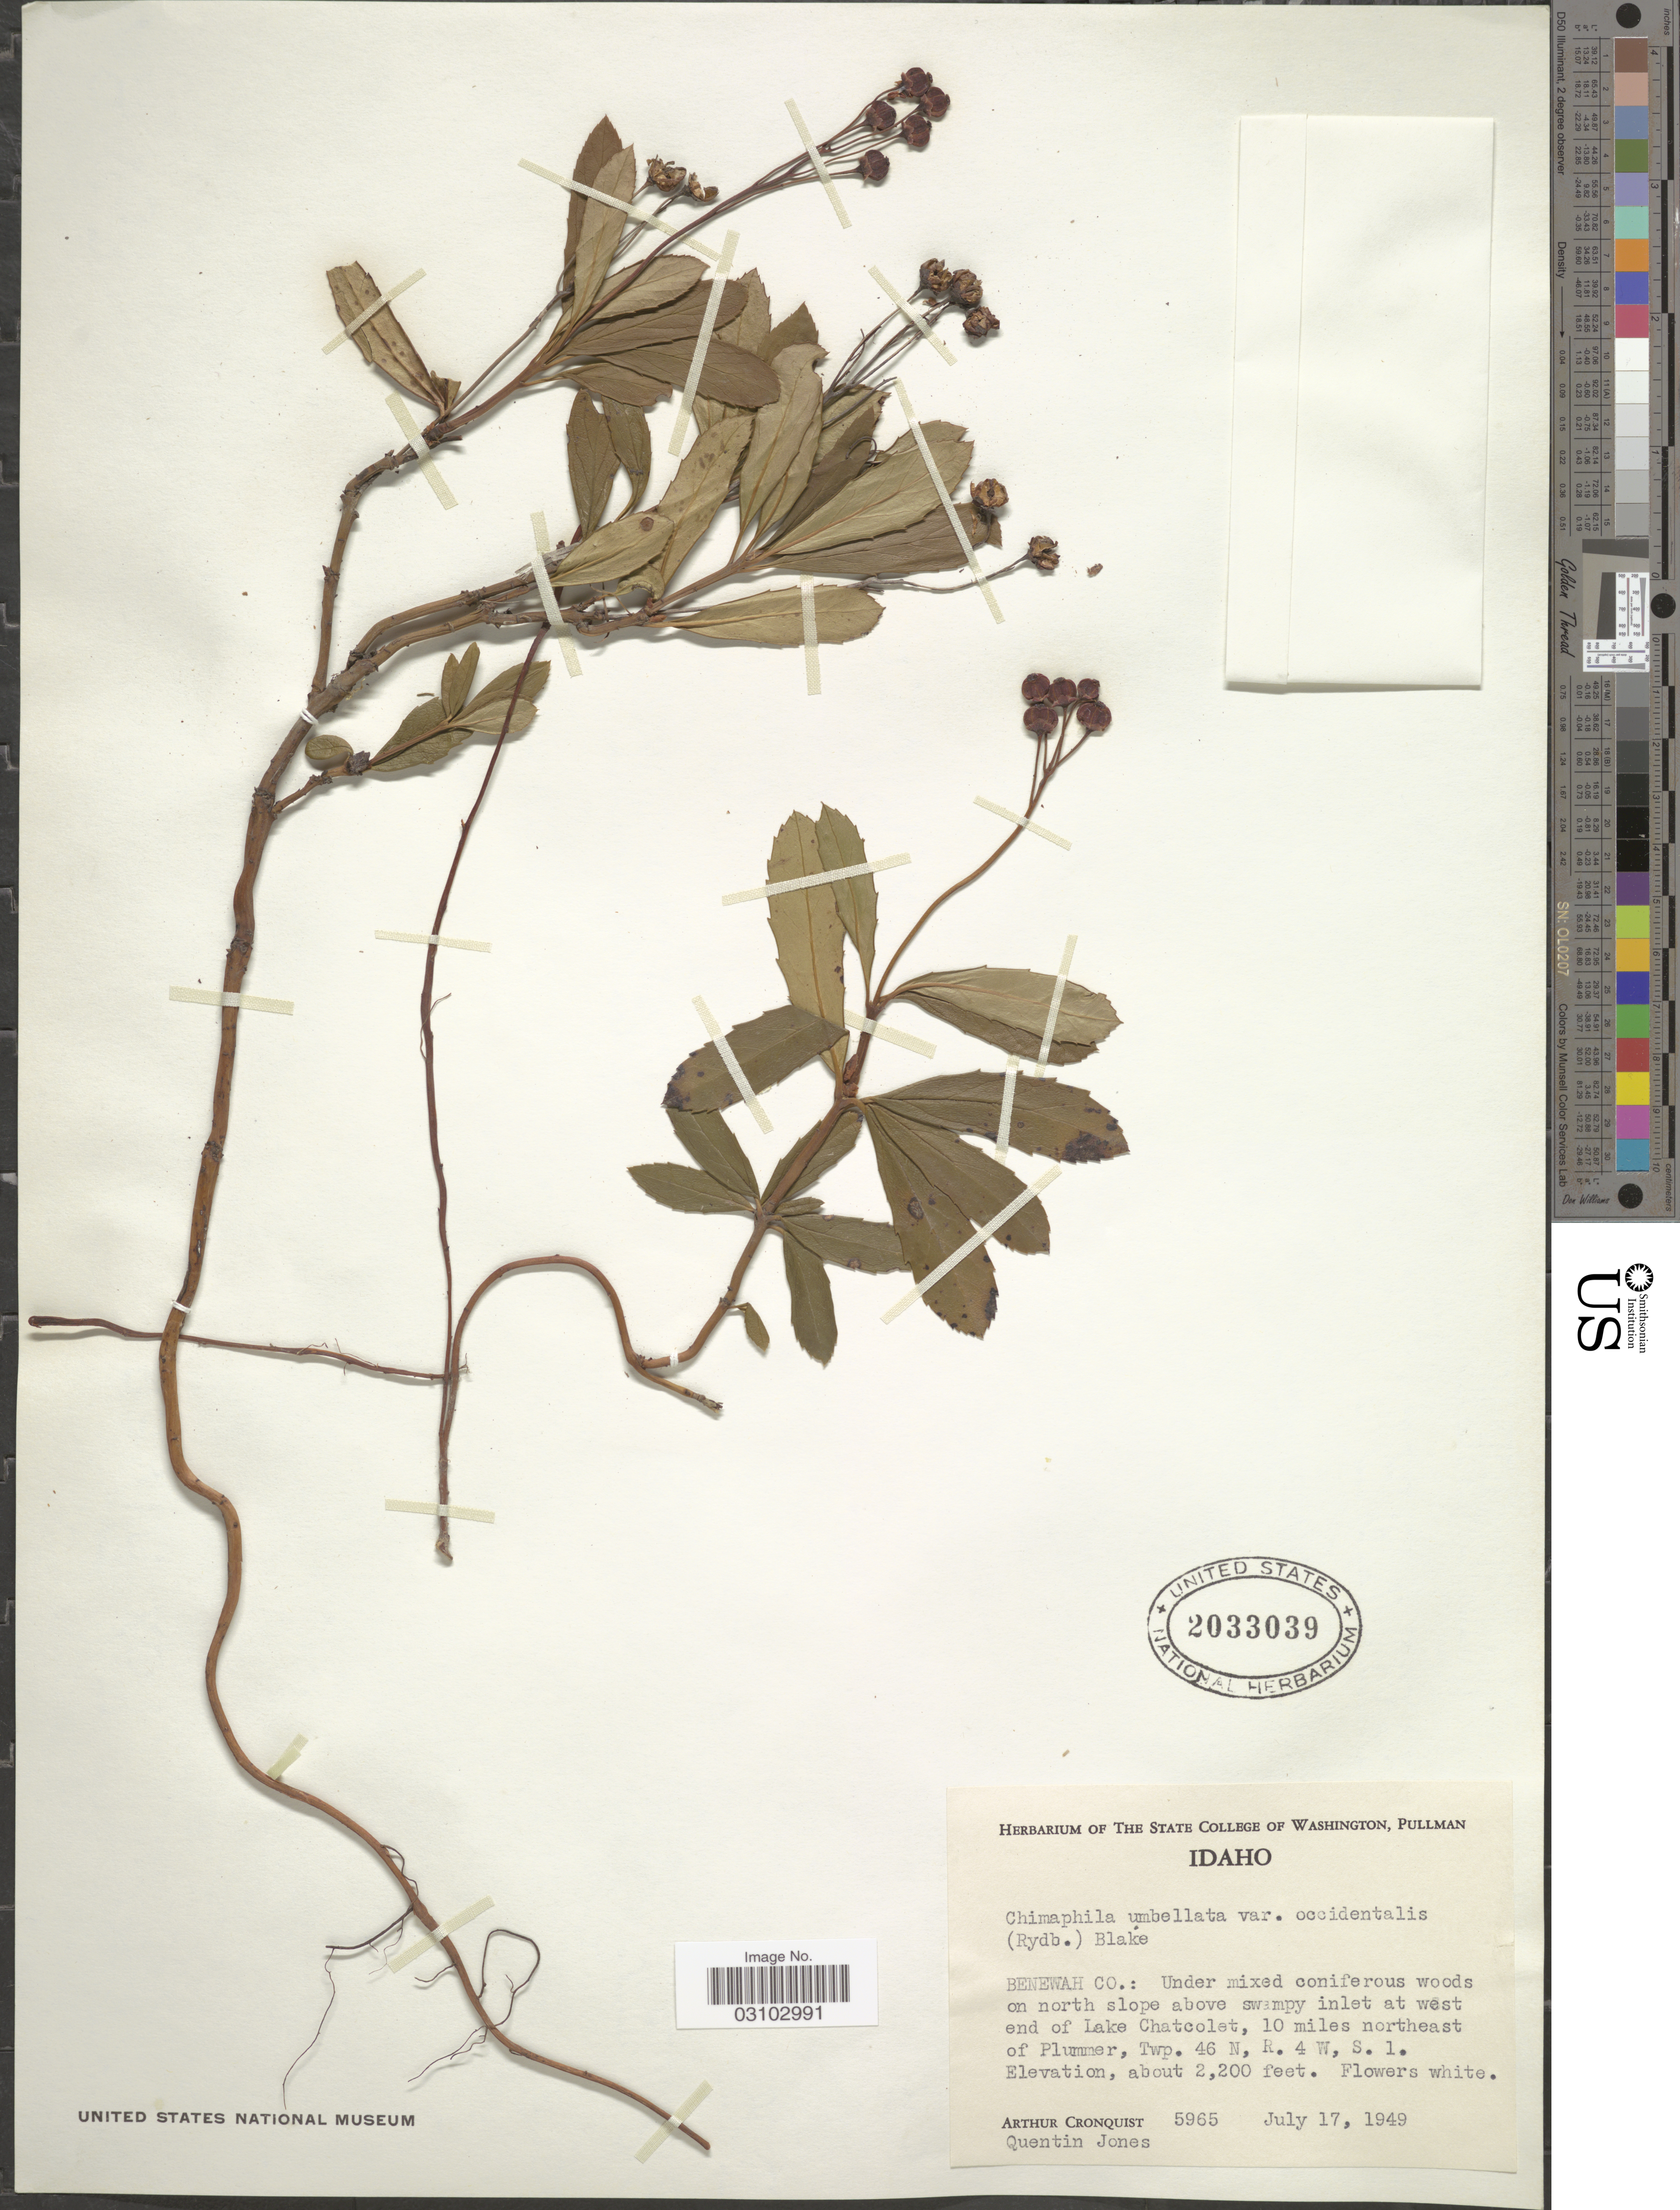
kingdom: Plantae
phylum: Tracheophyta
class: Magnoliopsida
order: Ericales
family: Ericaceae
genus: Chimaphila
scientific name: Chimaphila umbellata subsp. occidentalis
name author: (Rydb.) Hultén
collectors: A. J. Cronquist & Q. Jones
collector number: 5965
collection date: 1949-07-17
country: United States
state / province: Idaho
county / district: Benewah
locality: Benewah Co.: Under mixed coniferous woods on north slope above swampy inlet at west end of Lake Chatcolet, 10 miles northeast of Plummer, Twp. 46 N, R. 4 W, S. 1.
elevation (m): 671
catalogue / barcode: US 2033039